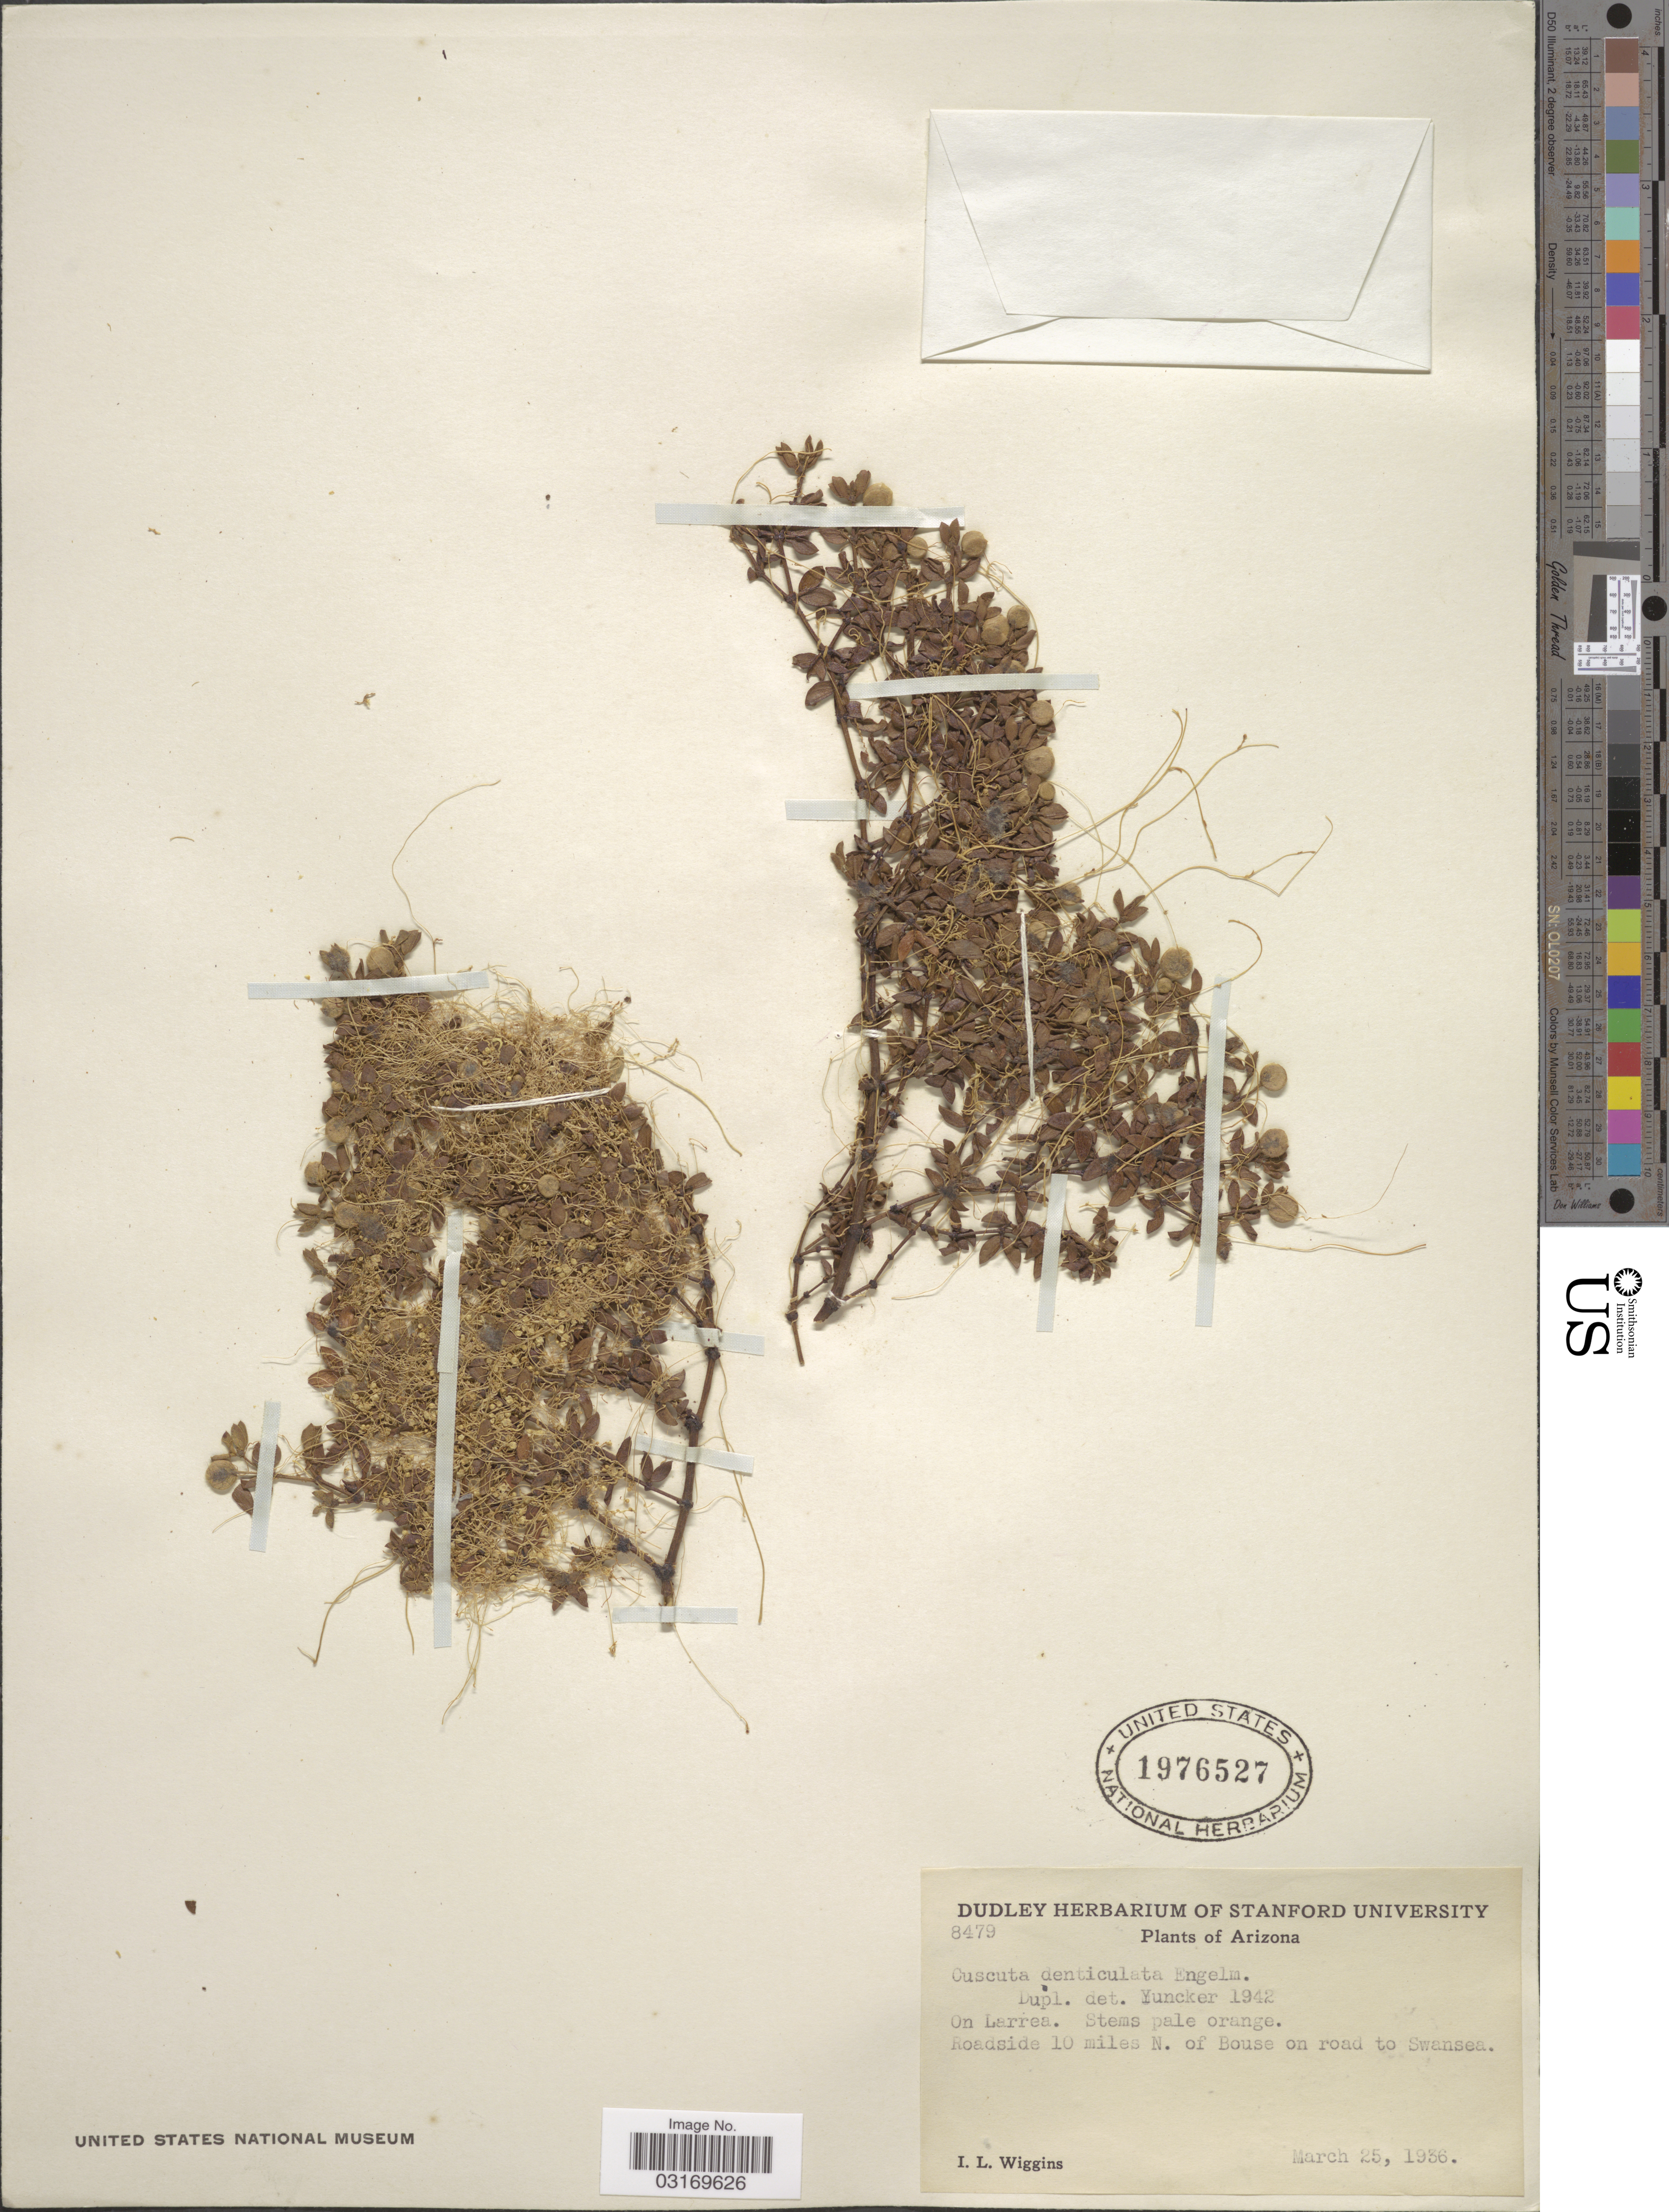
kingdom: Plantae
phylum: Tracheophyta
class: Magnoliopsida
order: Solanales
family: Convolvulaceae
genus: Cuscuta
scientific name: Cuscuta denticulata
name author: Engelm.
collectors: I. L. Wiggins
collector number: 8479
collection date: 1936-03-25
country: United States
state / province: Arizona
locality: Roadside 10 miles N. of Bouse on road to Swansea.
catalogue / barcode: US 1976527